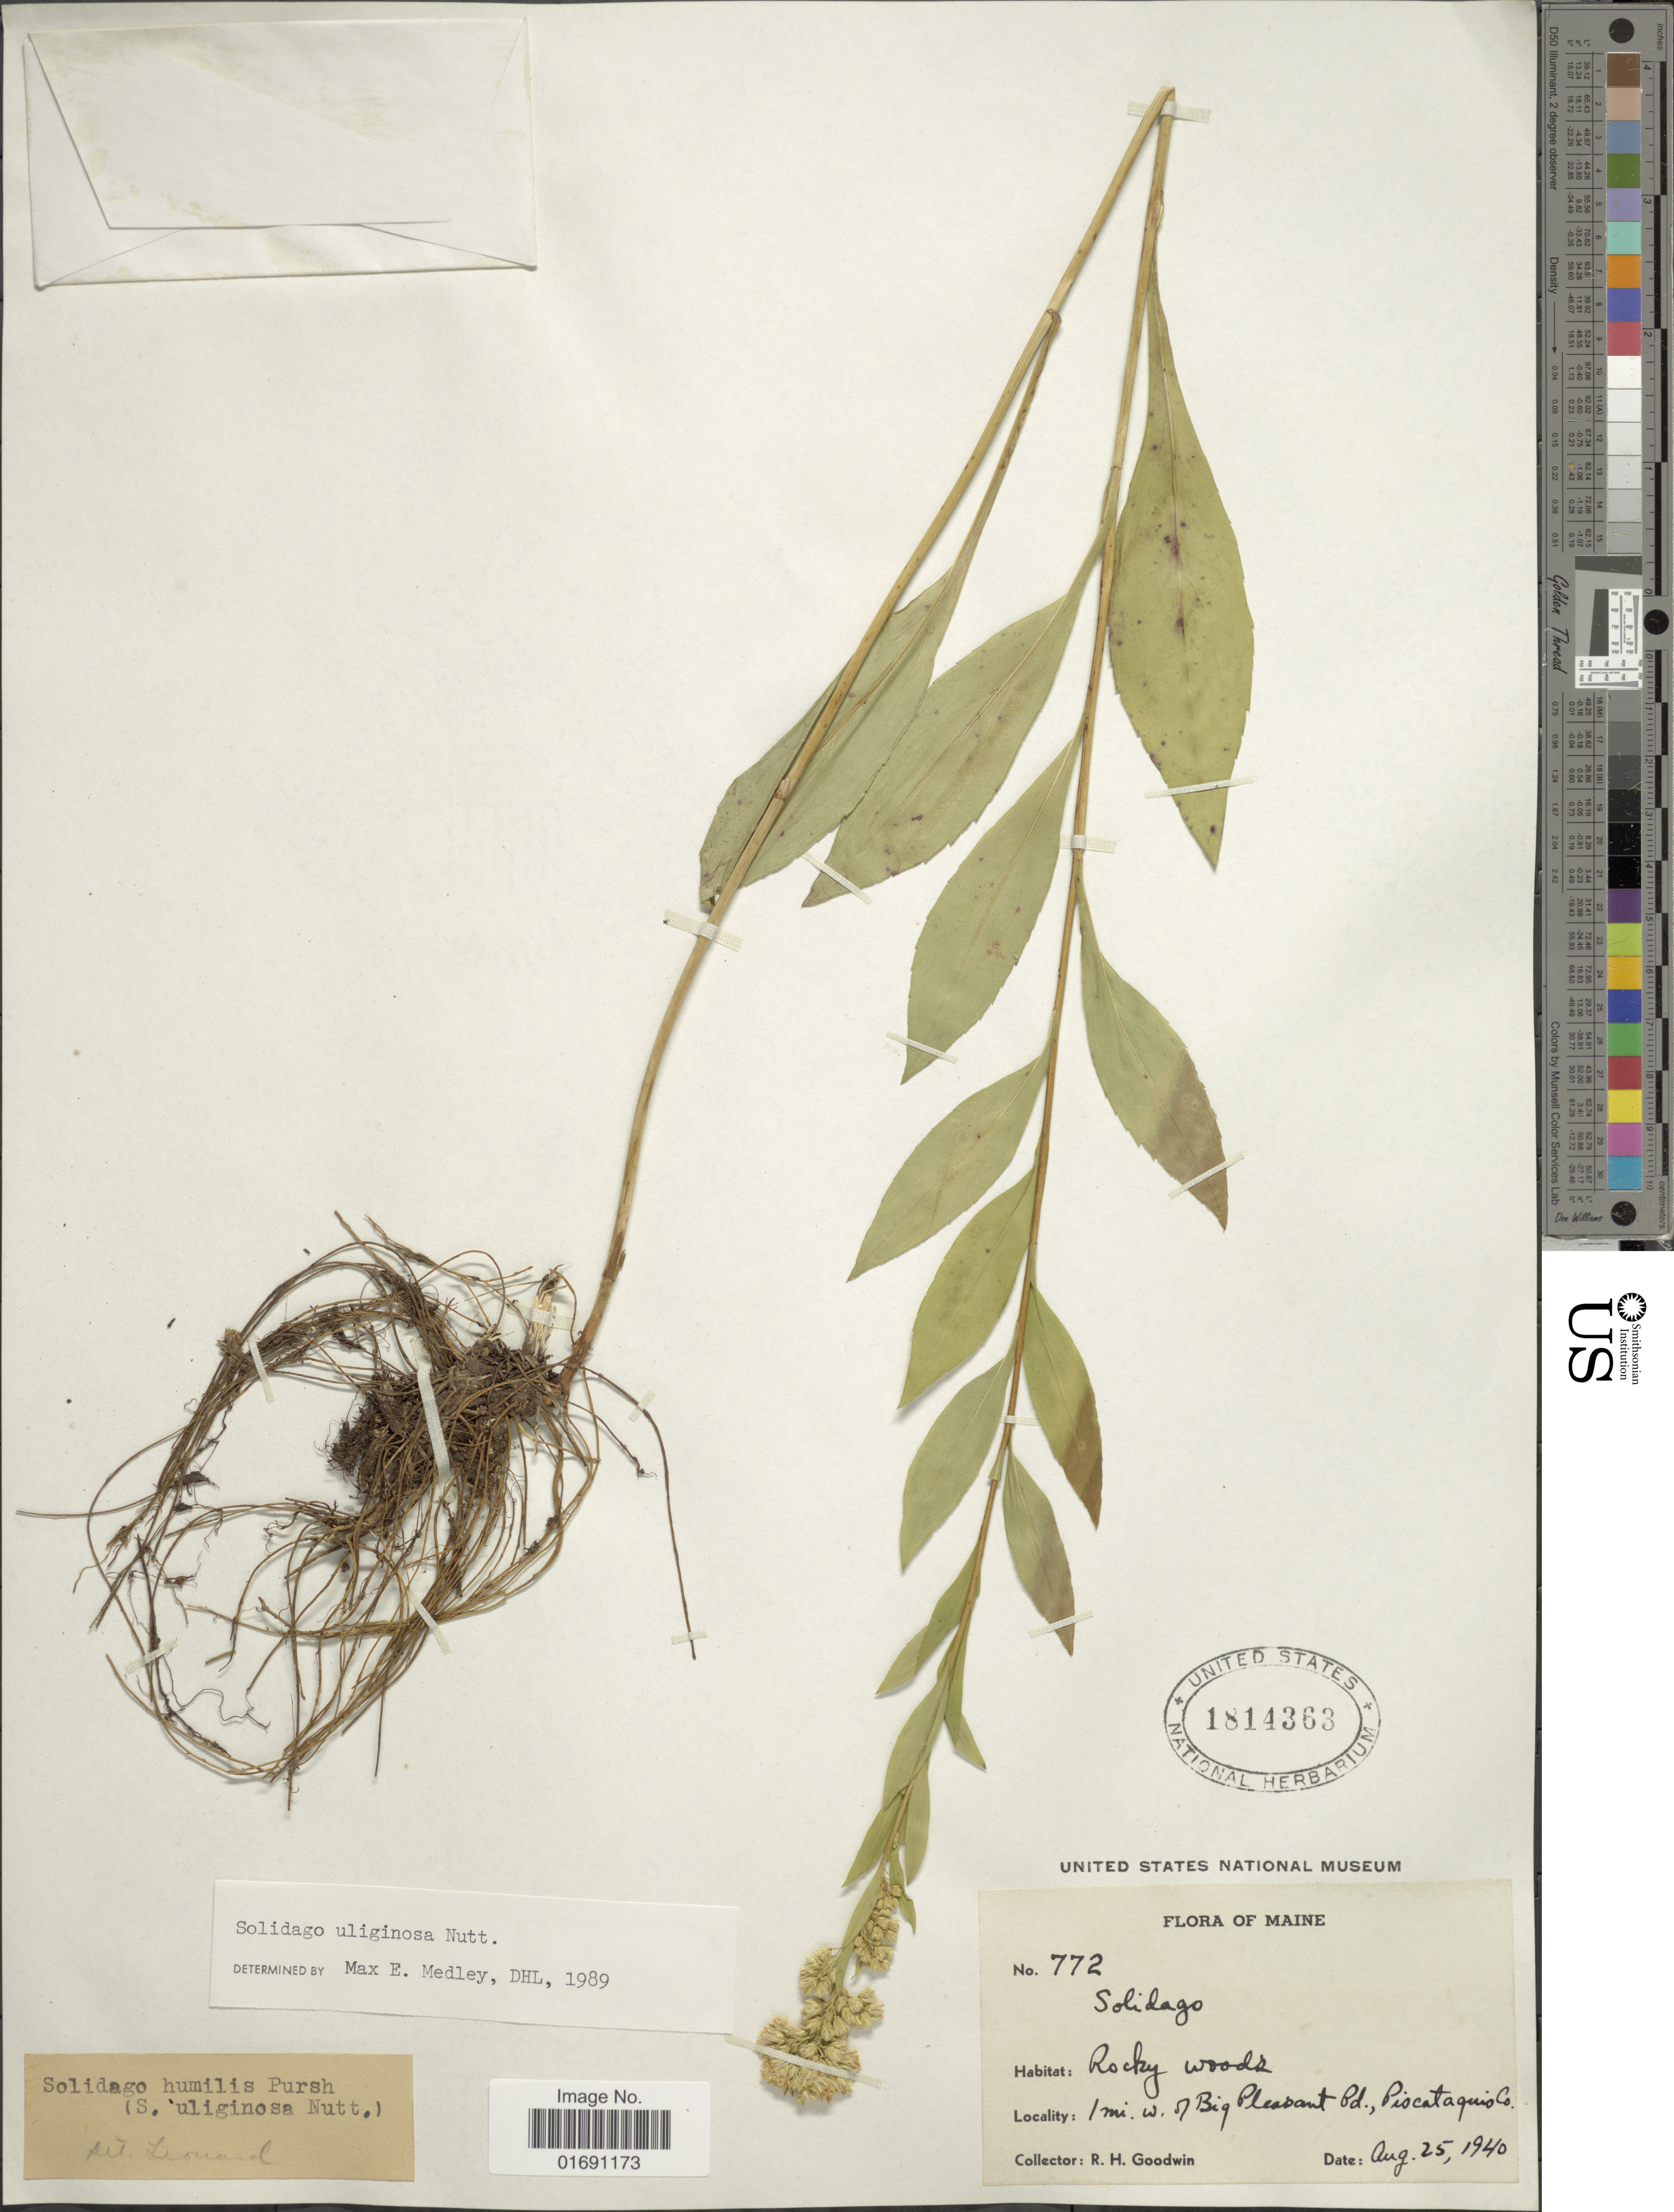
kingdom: Plantae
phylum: Tracheophyta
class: Magnoliopsida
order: Asterales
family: Asteraceae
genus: Solidago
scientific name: Solidago uliginosa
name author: Nutt.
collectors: R. Goodwin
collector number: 772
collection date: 1940-08-25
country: United States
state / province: Maine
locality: Rocky woods, 1 mi w. of Big Pleasant Pd., Piscataquis Co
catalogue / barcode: US 1814363